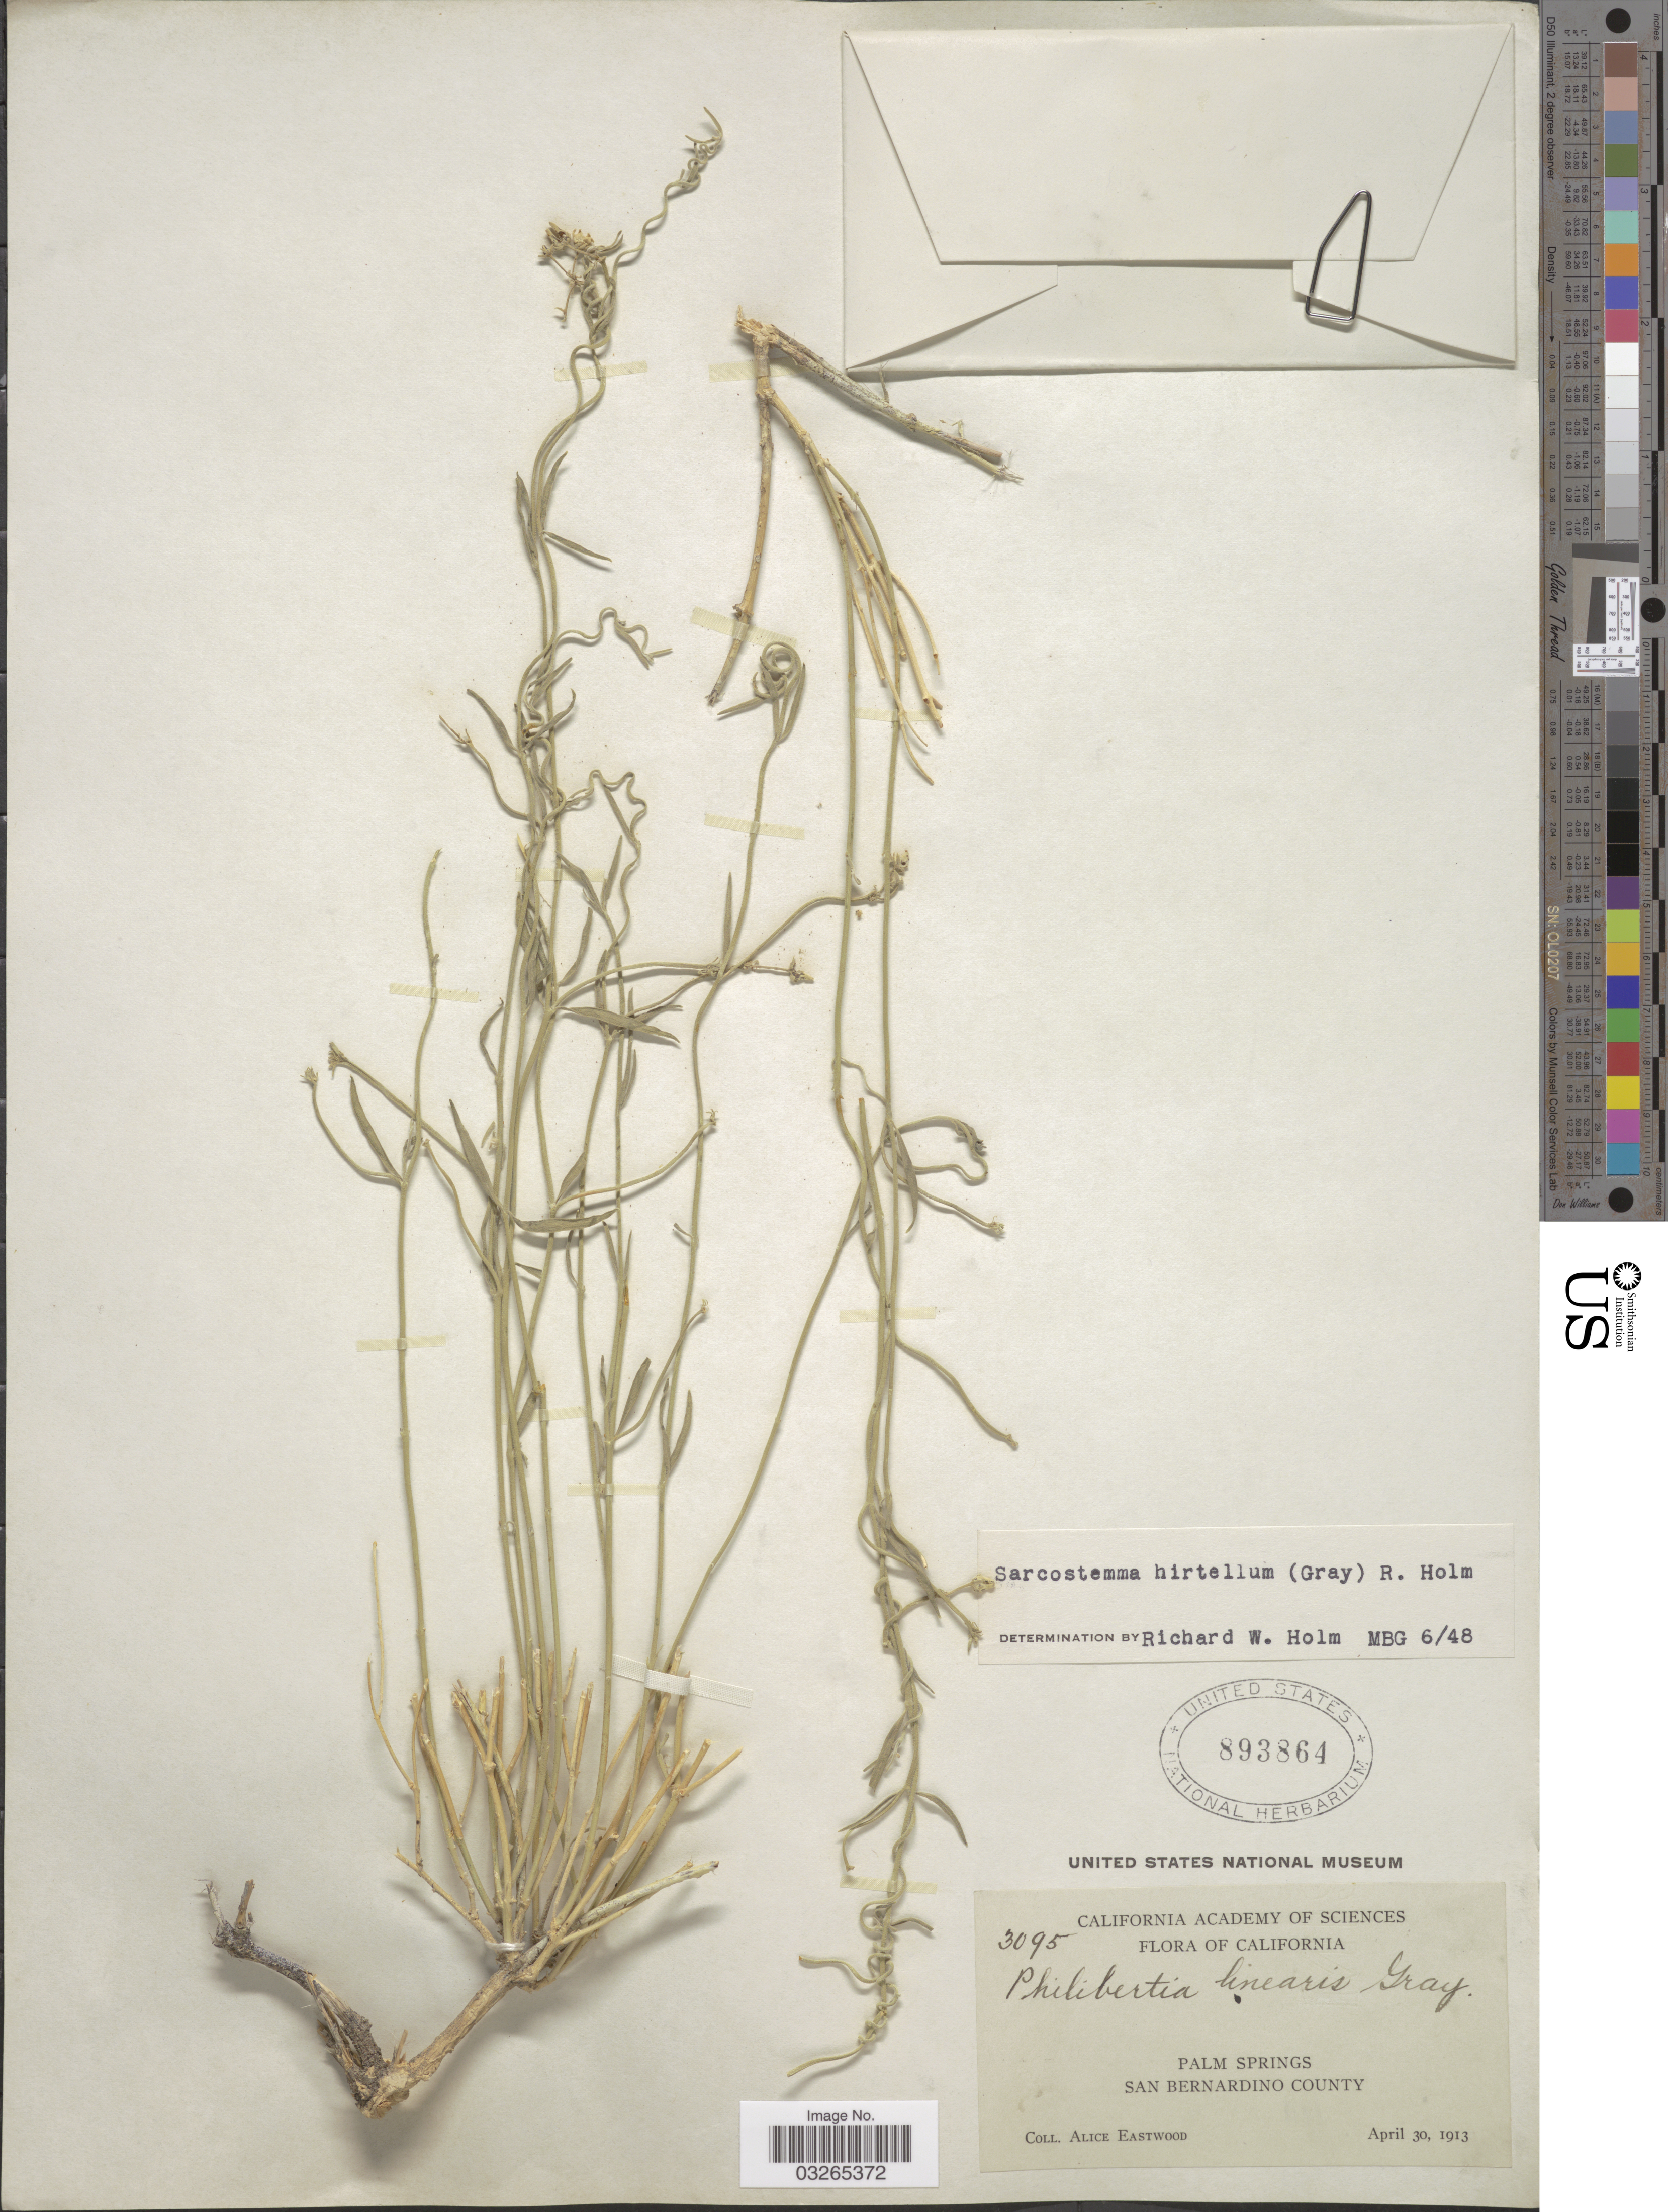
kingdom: Plantae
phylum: Tracheophyta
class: Magnoliopsida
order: Gentianales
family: Apocynaceae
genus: Sarcostemma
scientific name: Sarcostemma hirtellum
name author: (A. Gray) R.W. Holm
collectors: A. Eastwood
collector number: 3095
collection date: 1913-04-30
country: United States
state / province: California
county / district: San Bernardino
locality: Palm Springs. San Bernardino County.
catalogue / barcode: US 893864